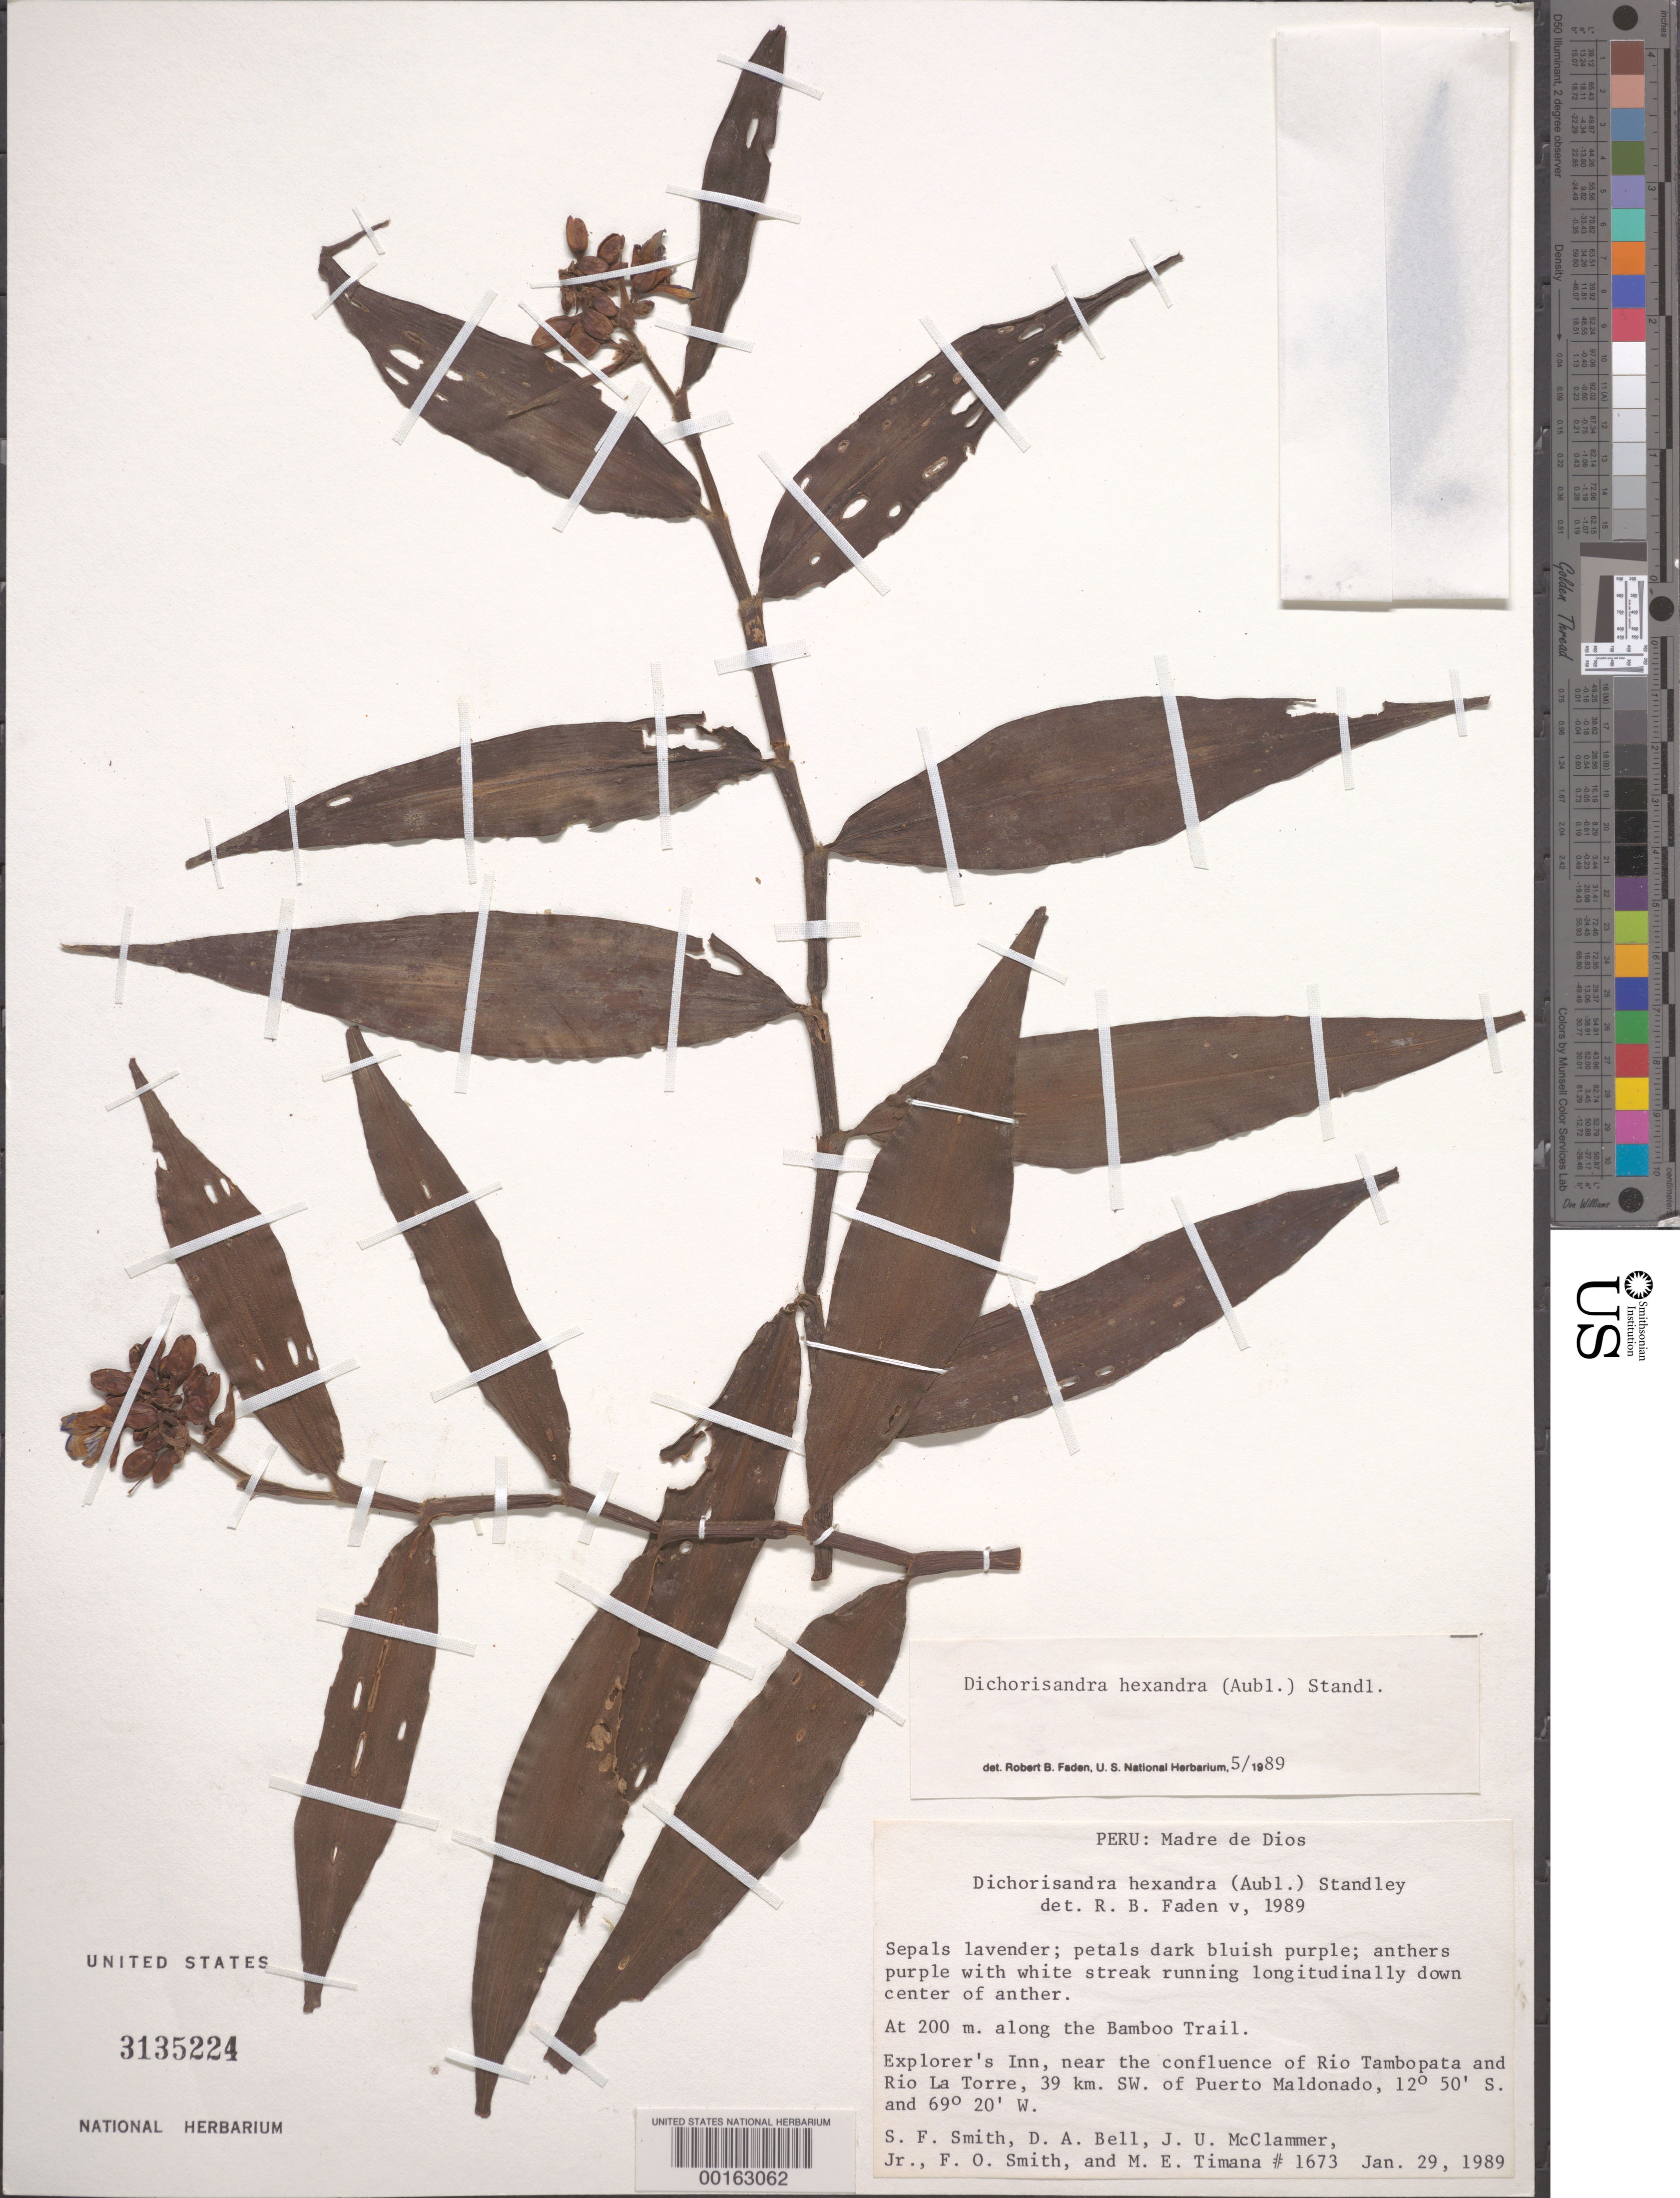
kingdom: Plantae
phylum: Tracheophyta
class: Liliopsida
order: Commelinales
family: Commelinaceae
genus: Dichorisandra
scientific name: Dichorisandra hexandra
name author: (Aubl.) Standl.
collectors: S.F. Smith, D. A. Bell, J. Mcclammer Jr. & F. Smith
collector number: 1673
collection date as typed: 29 Jan 1989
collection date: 1989-01-29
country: Peru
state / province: Madre de Dios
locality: Explorer's inn, near the confluence of rio tambopata and rio la torre, 39 km sw of puerto maldonado, along the bamboo trail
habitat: Along trail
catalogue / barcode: US 3135224